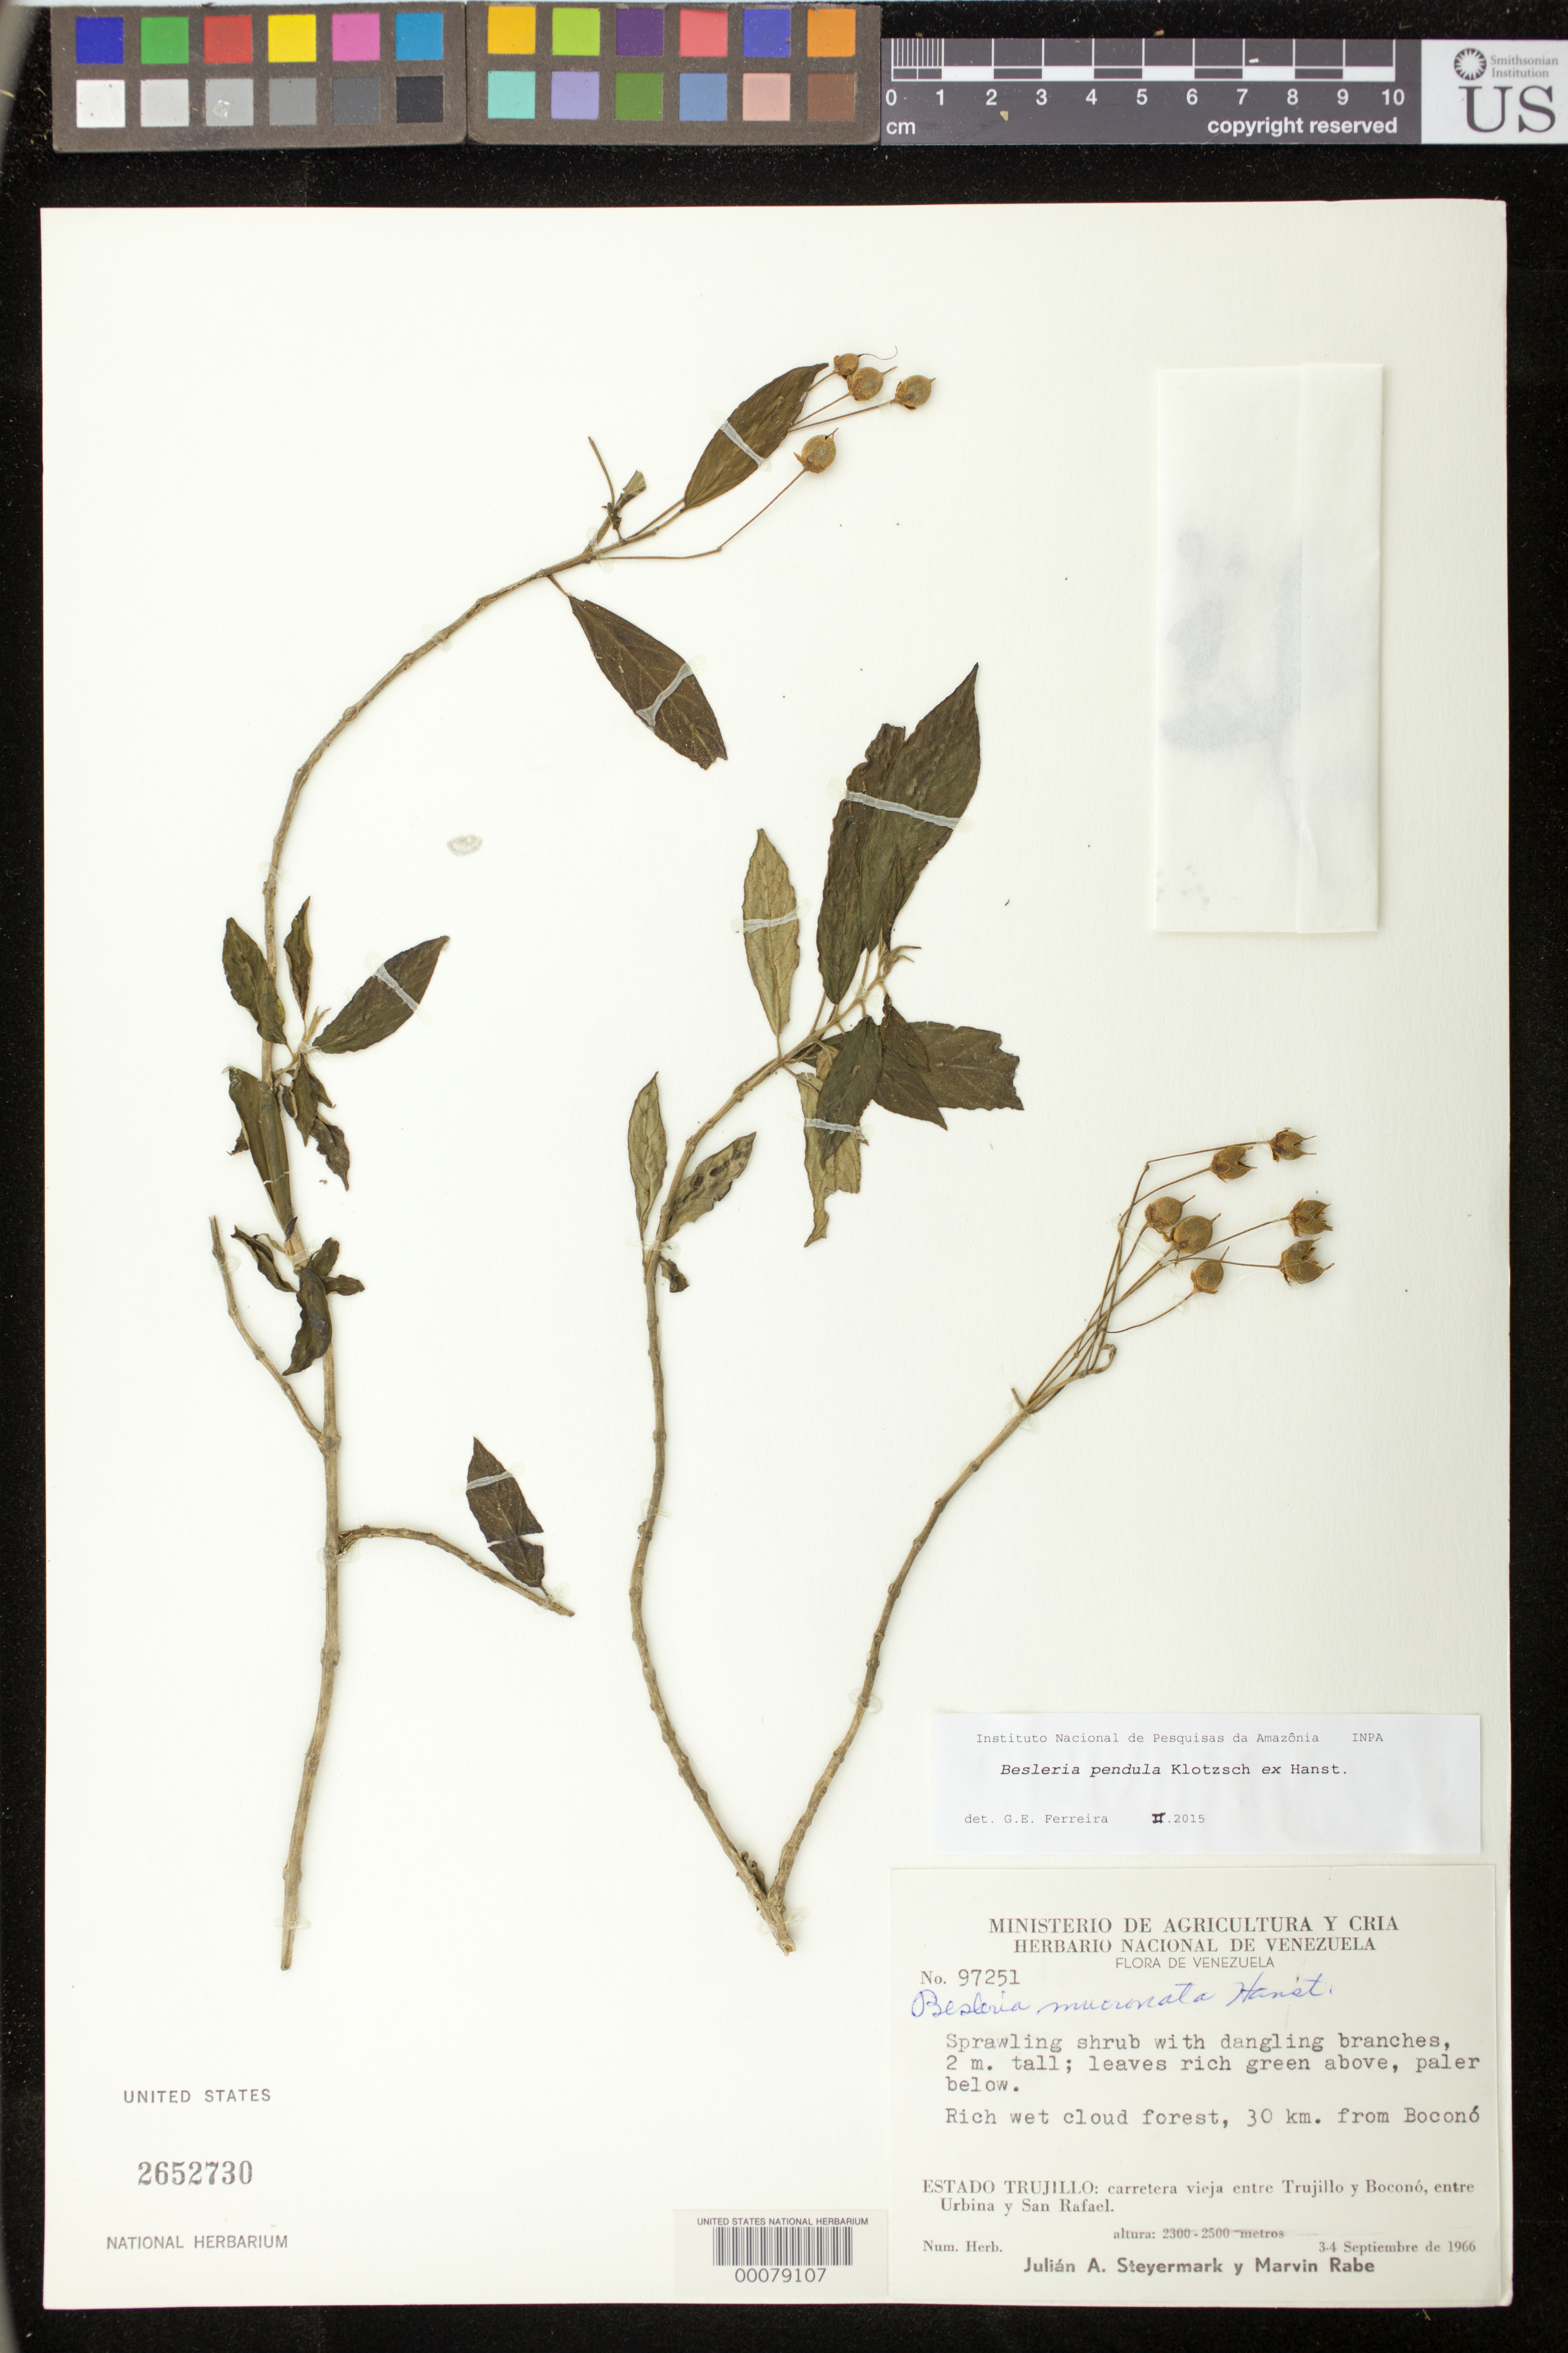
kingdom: Plantae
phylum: Tracheophyta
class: Magnoliopsida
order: Lamiales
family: Gesneriaceae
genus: Besleria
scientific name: Besleria pendula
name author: Hanst.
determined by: Ferreira, G. E.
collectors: J. Steyermark & M. Rabe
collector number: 97251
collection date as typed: Sep 1966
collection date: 1966-09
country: Venezuela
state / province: Trujillo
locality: Old highway between Trujillo and Bocono, between Urbina and San Rafael, 30 km from Bocono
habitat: Rich wet cloud forest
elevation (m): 2300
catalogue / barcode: US 2652730